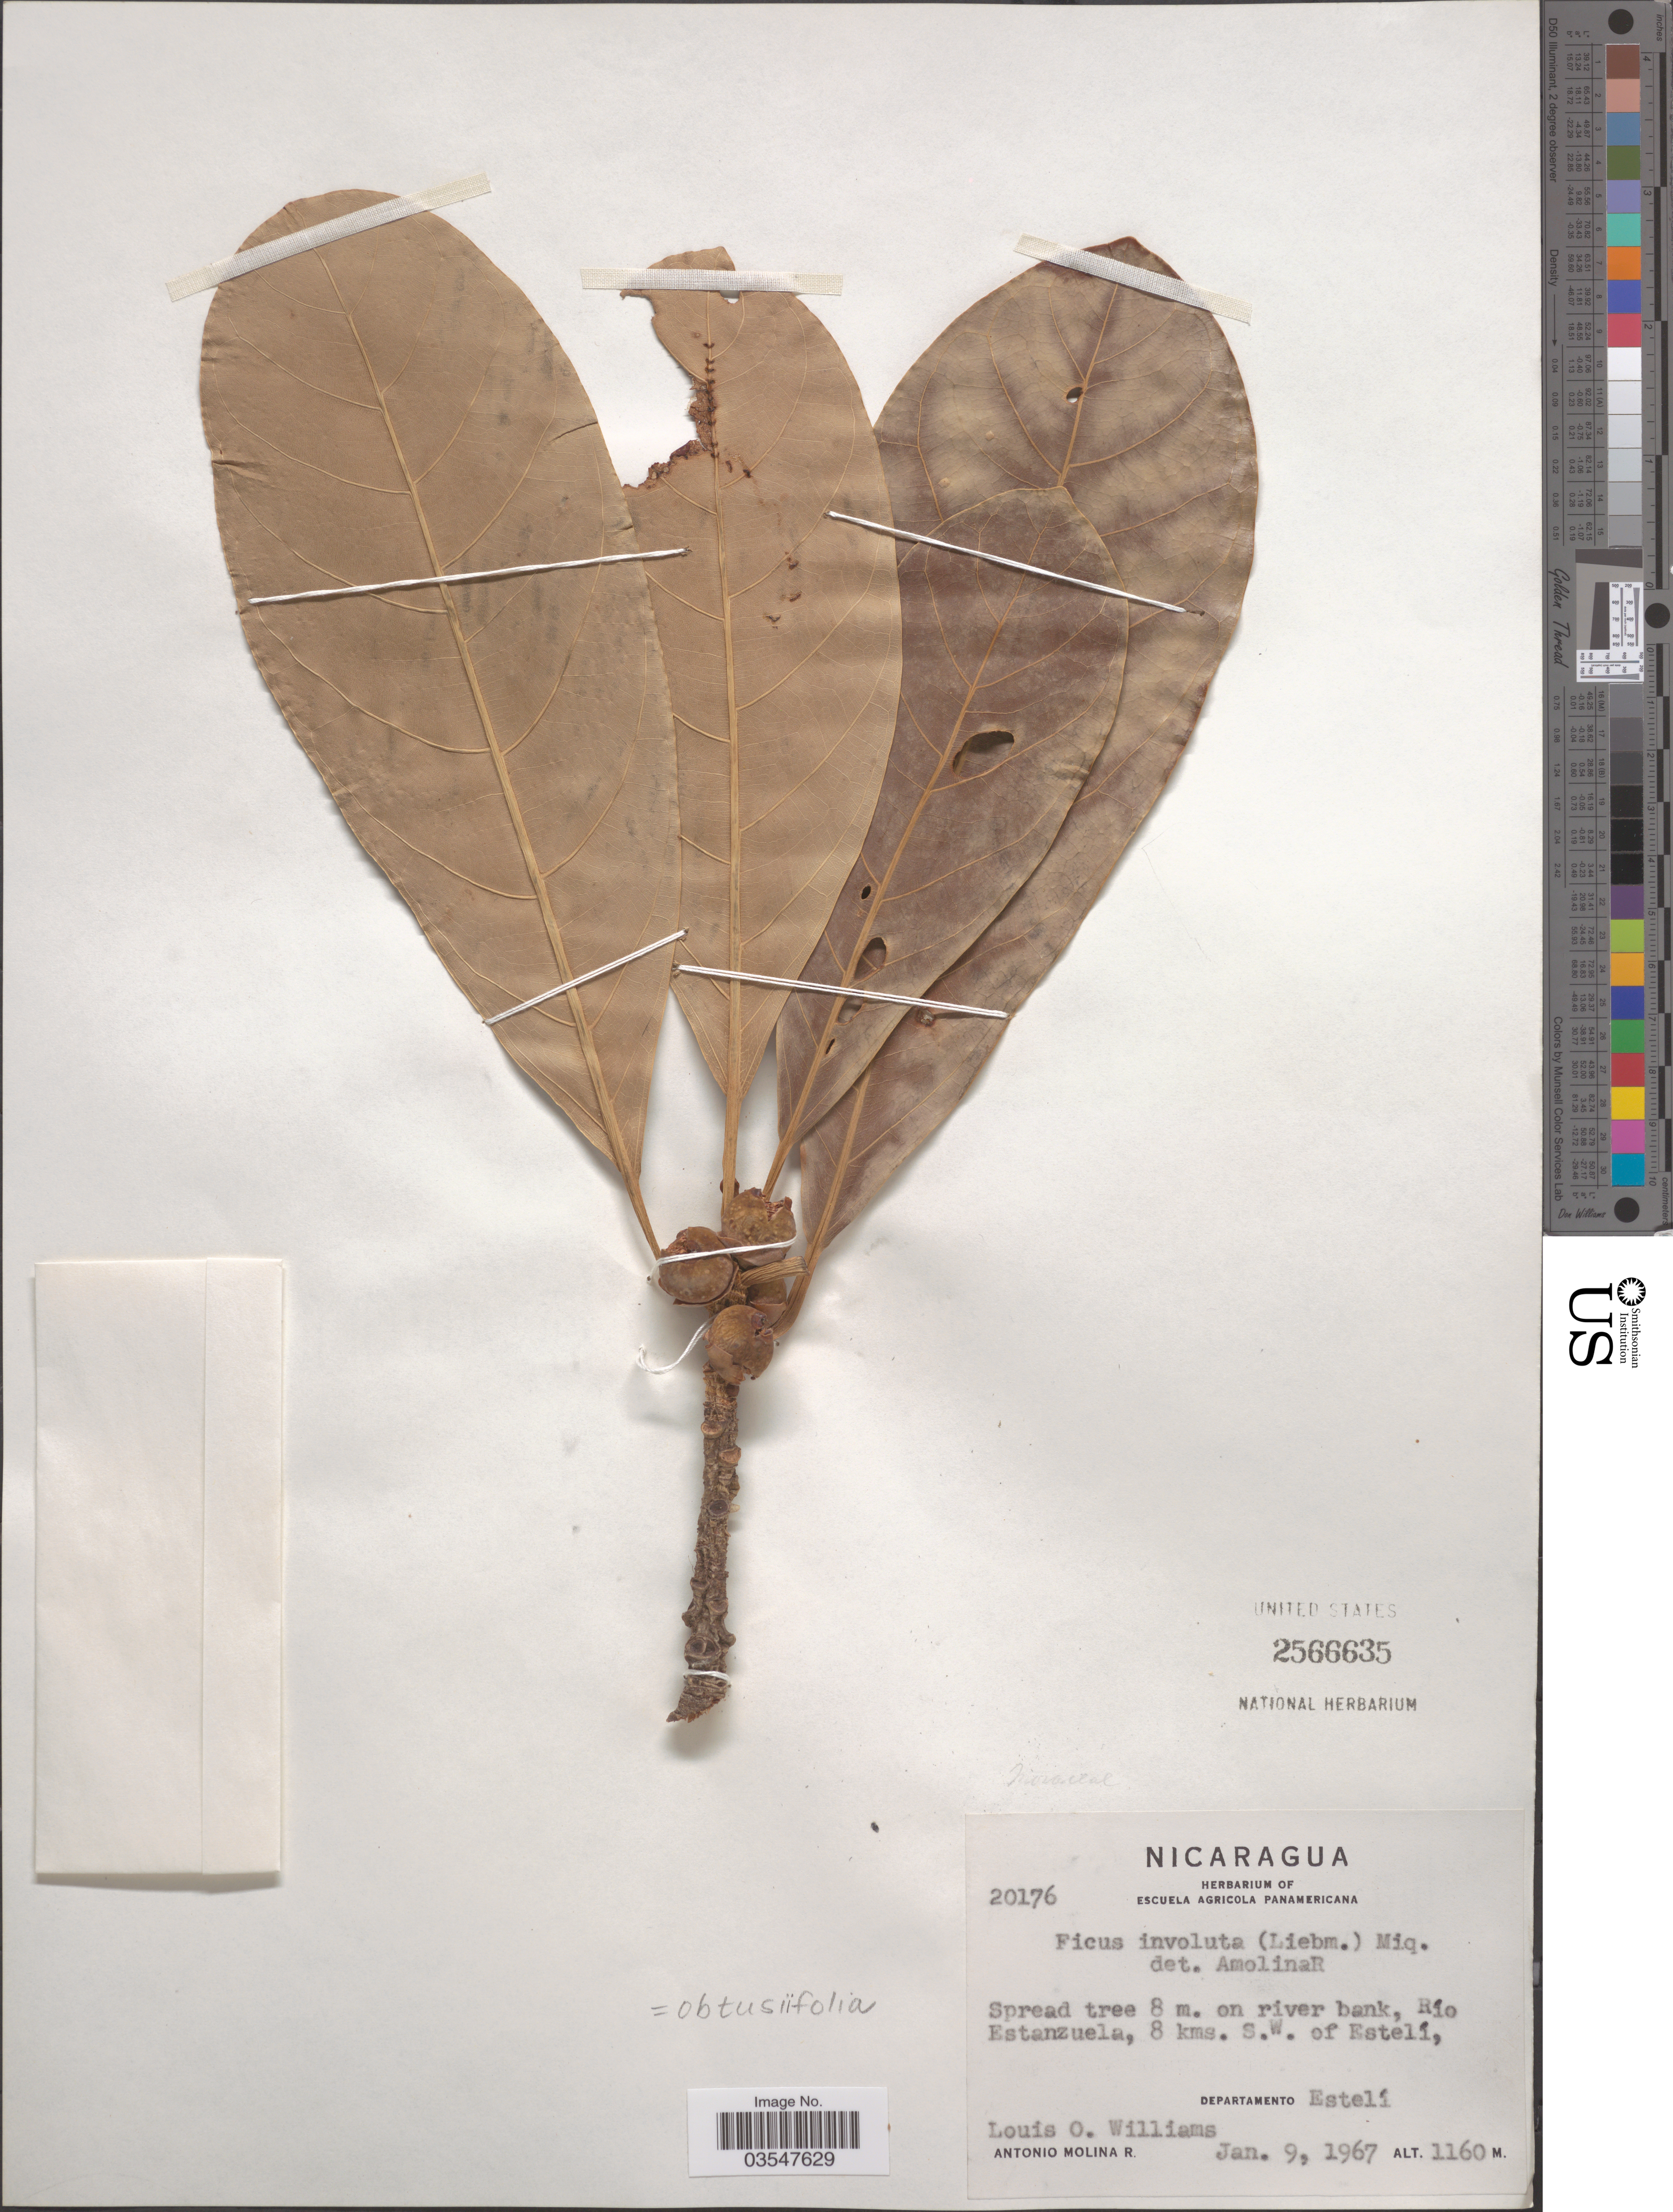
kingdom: Plantae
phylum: Tracheophyta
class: Magnoliopsida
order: Rosales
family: Moraceae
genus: Ficus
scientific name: Ficus obtusifolia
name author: Kunth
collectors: L. O. Williams & A. Molina R.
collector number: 20176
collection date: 1967-01-09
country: Nicaragua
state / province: Esteli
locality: On river bank, Río Estanzuela, 8 kms. S.W. of Estelí, Departamento Estelí.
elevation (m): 1160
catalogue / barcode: US 2566635